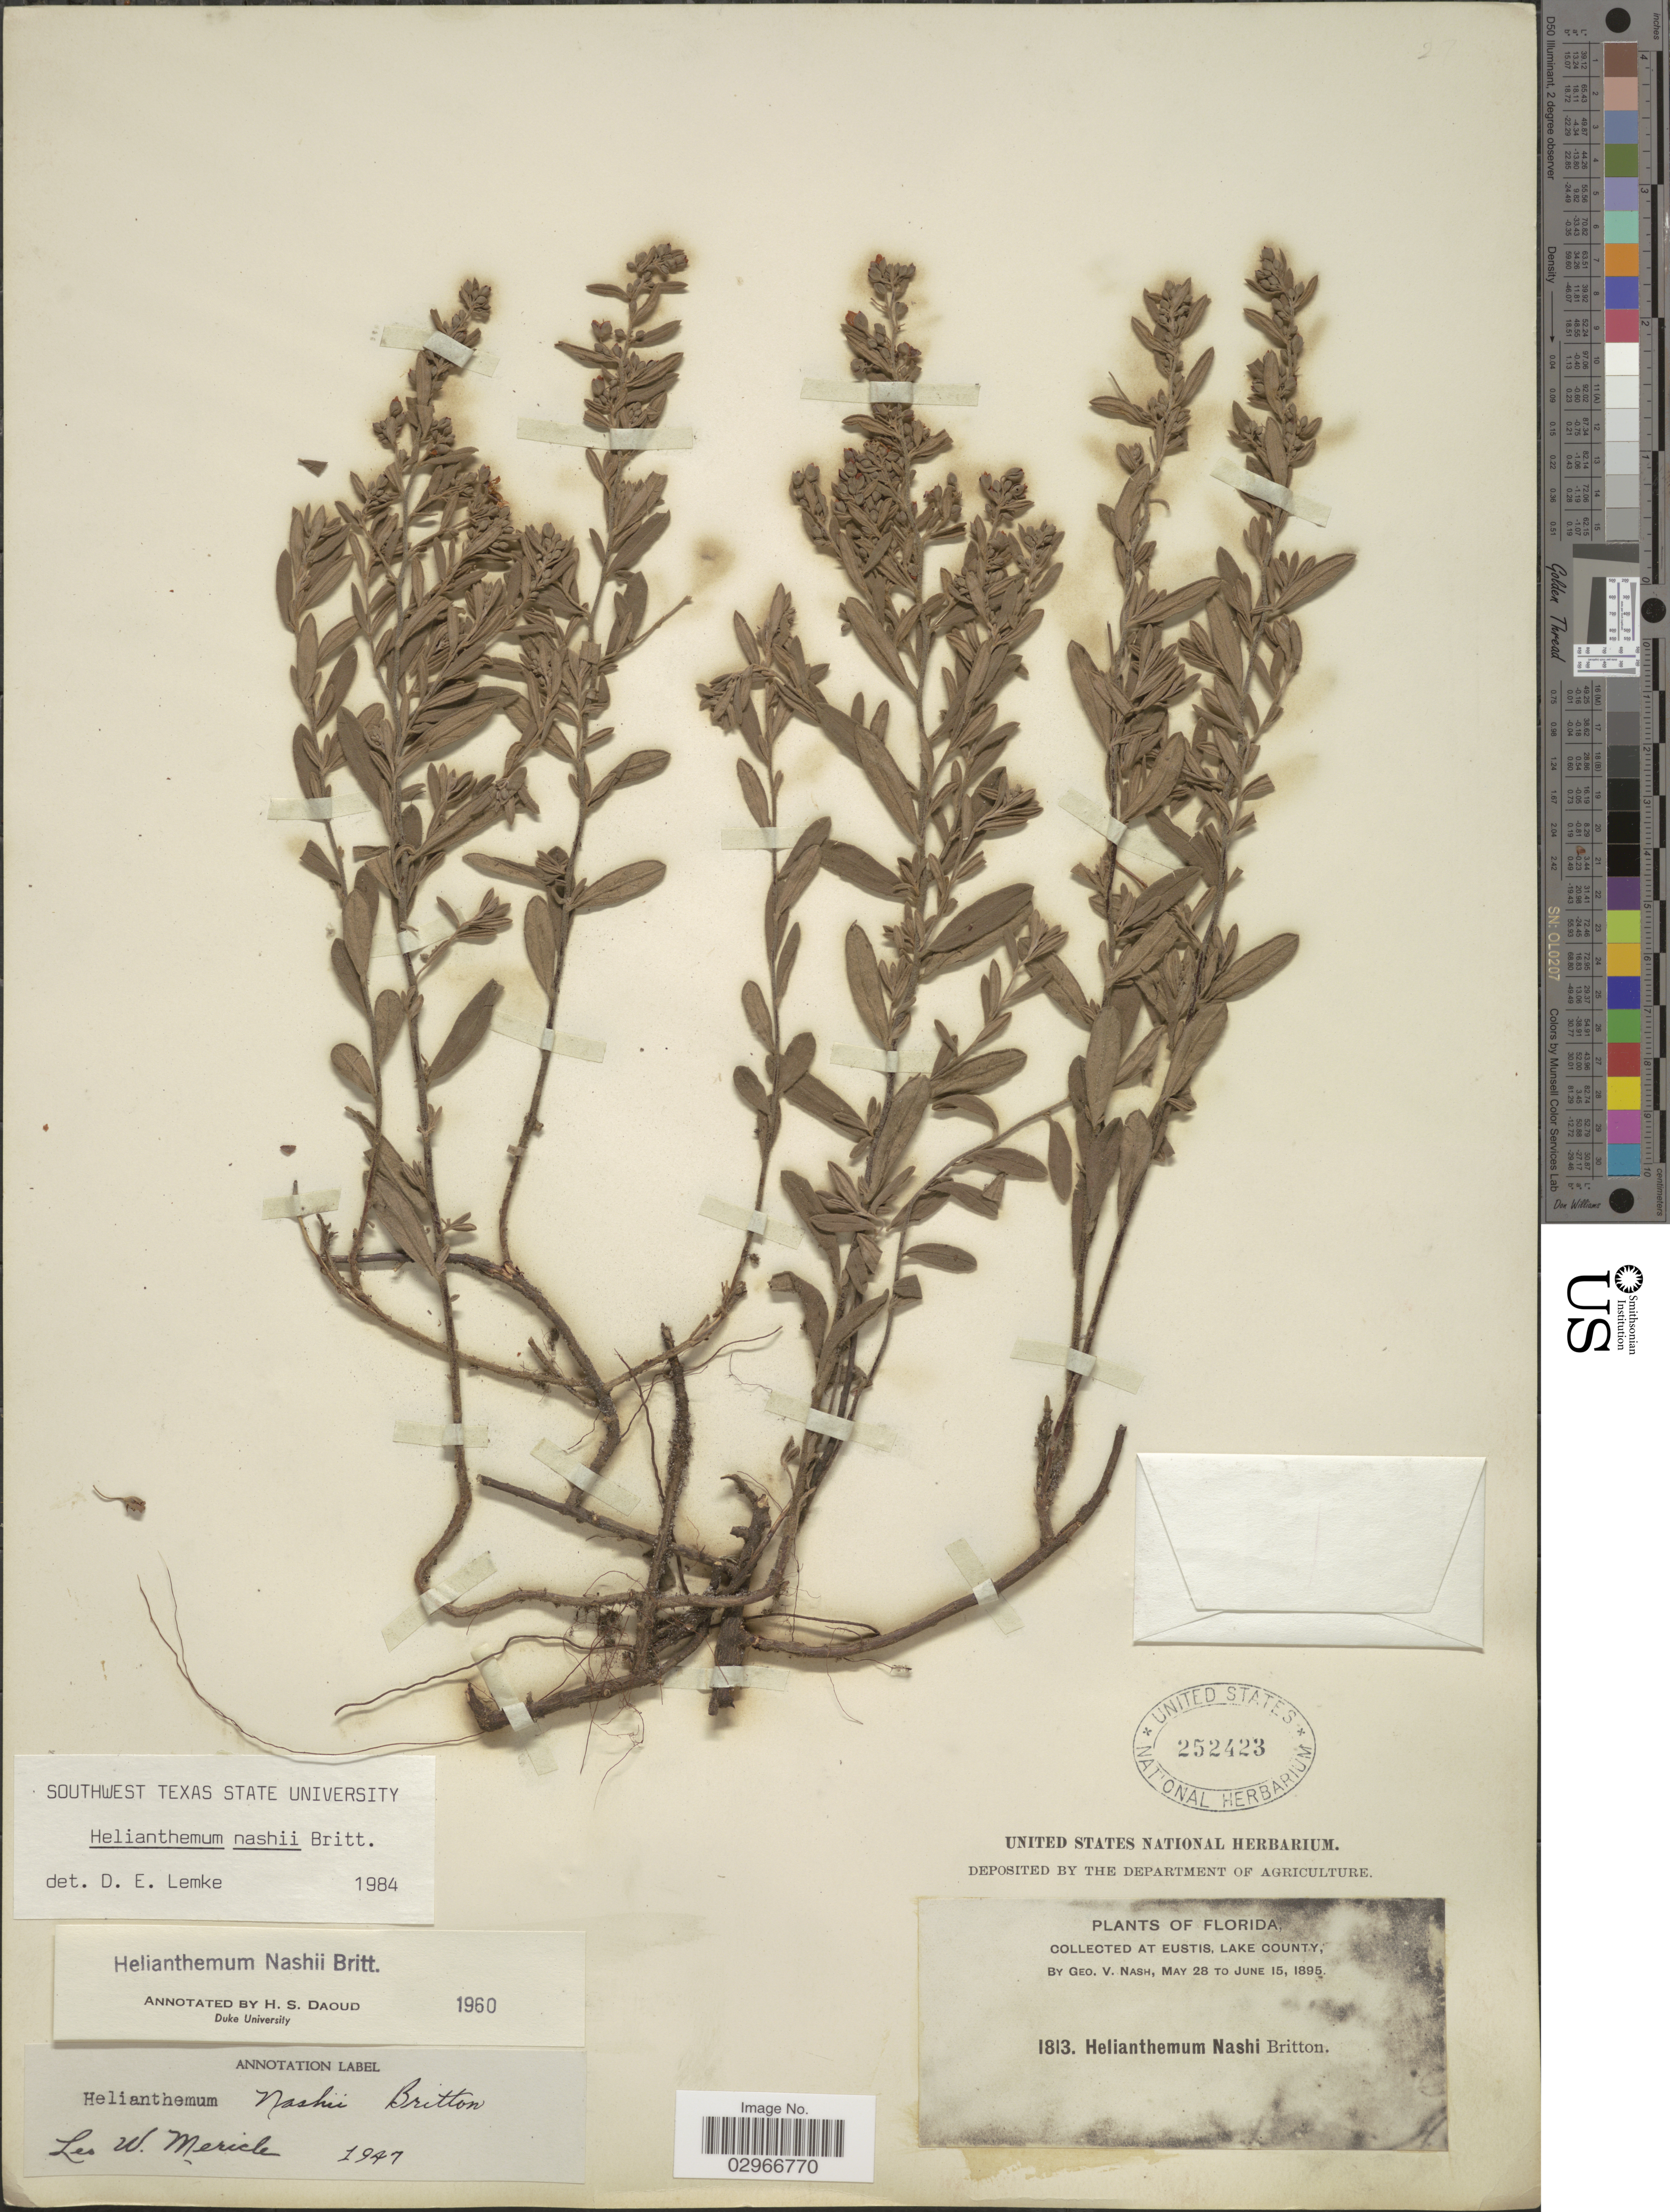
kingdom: Plantae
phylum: Tracheophyta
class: Magnoliopsida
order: Malvales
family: Cistaceae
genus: Helianthemum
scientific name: Helianthemum nashi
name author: Britton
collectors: G. V. Nash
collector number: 1813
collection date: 1895-05-28/1895-06-15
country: United States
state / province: Florida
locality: At Eustis, Lake County.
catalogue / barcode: US 252423